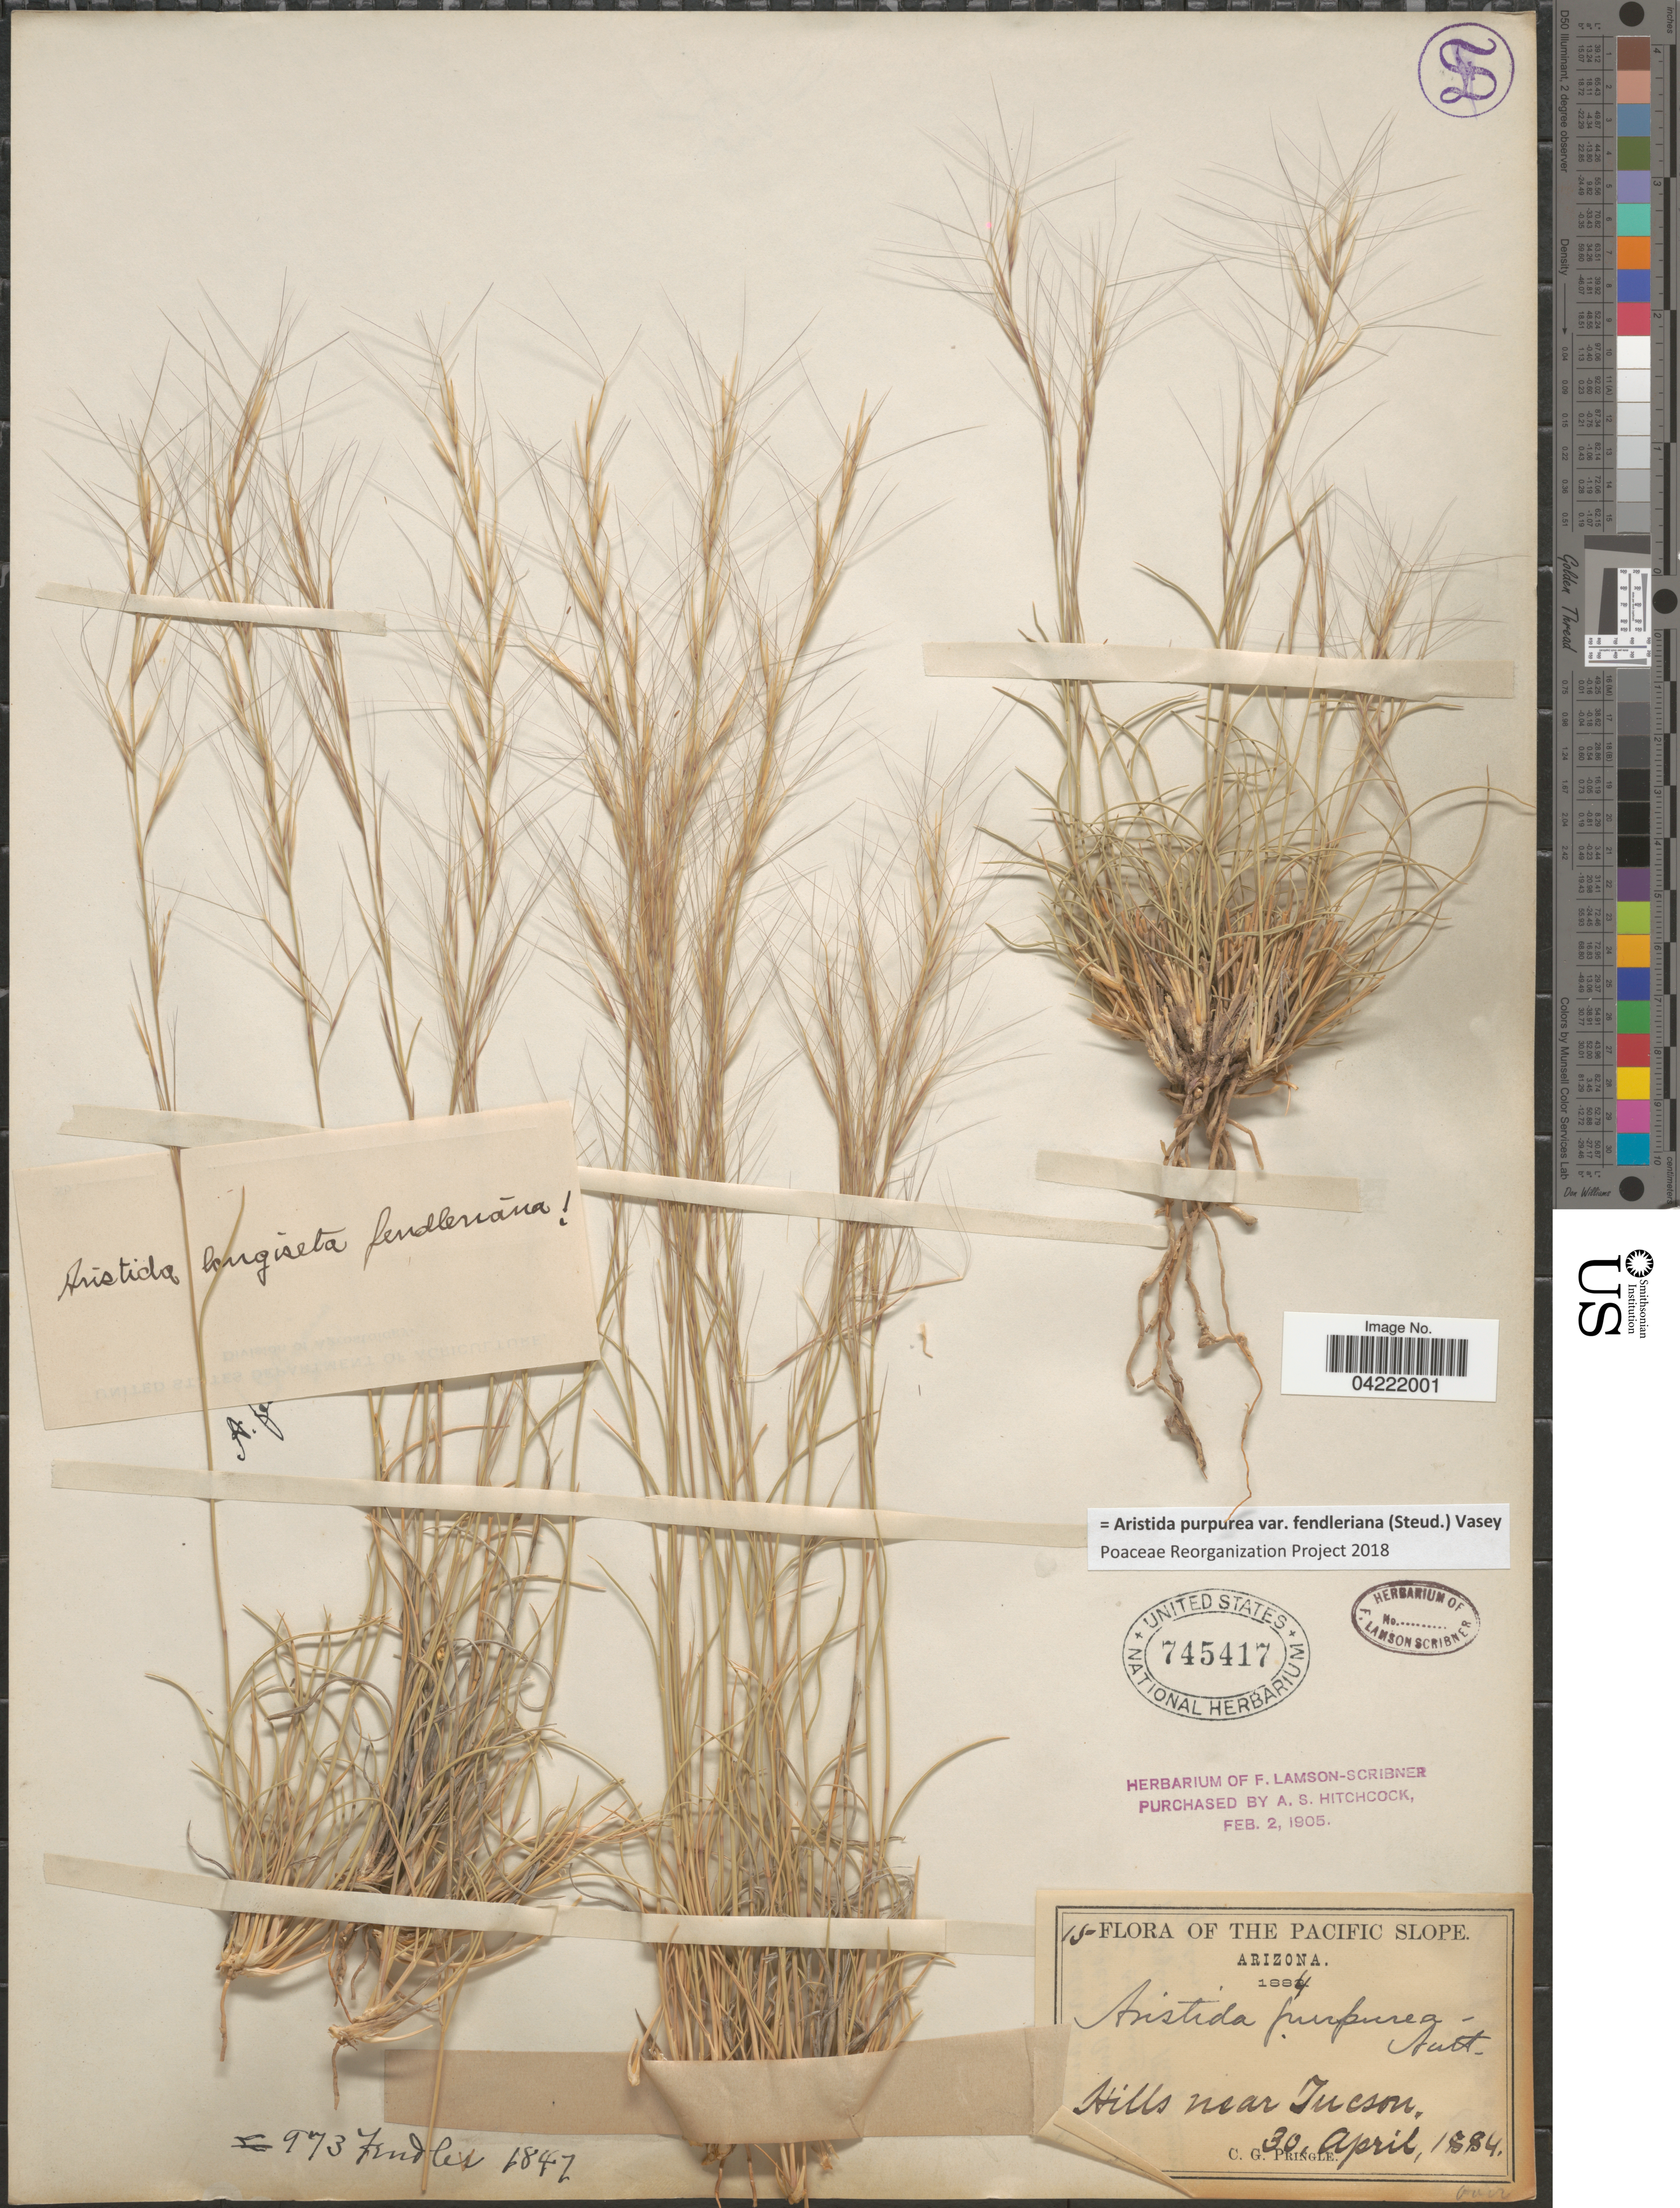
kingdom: Plantae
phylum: Tracheophyta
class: Liliopsida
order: Poales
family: Poaceae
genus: Aristida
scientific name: Aristida purpurea var. fendleriana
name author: (Steud.) Vasey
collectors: C. G. Pringle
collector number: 15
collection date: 1884-04-30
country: United States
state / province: Arizona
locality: The Pacific Slope. Hills near Tucson.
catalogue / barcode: US 745417